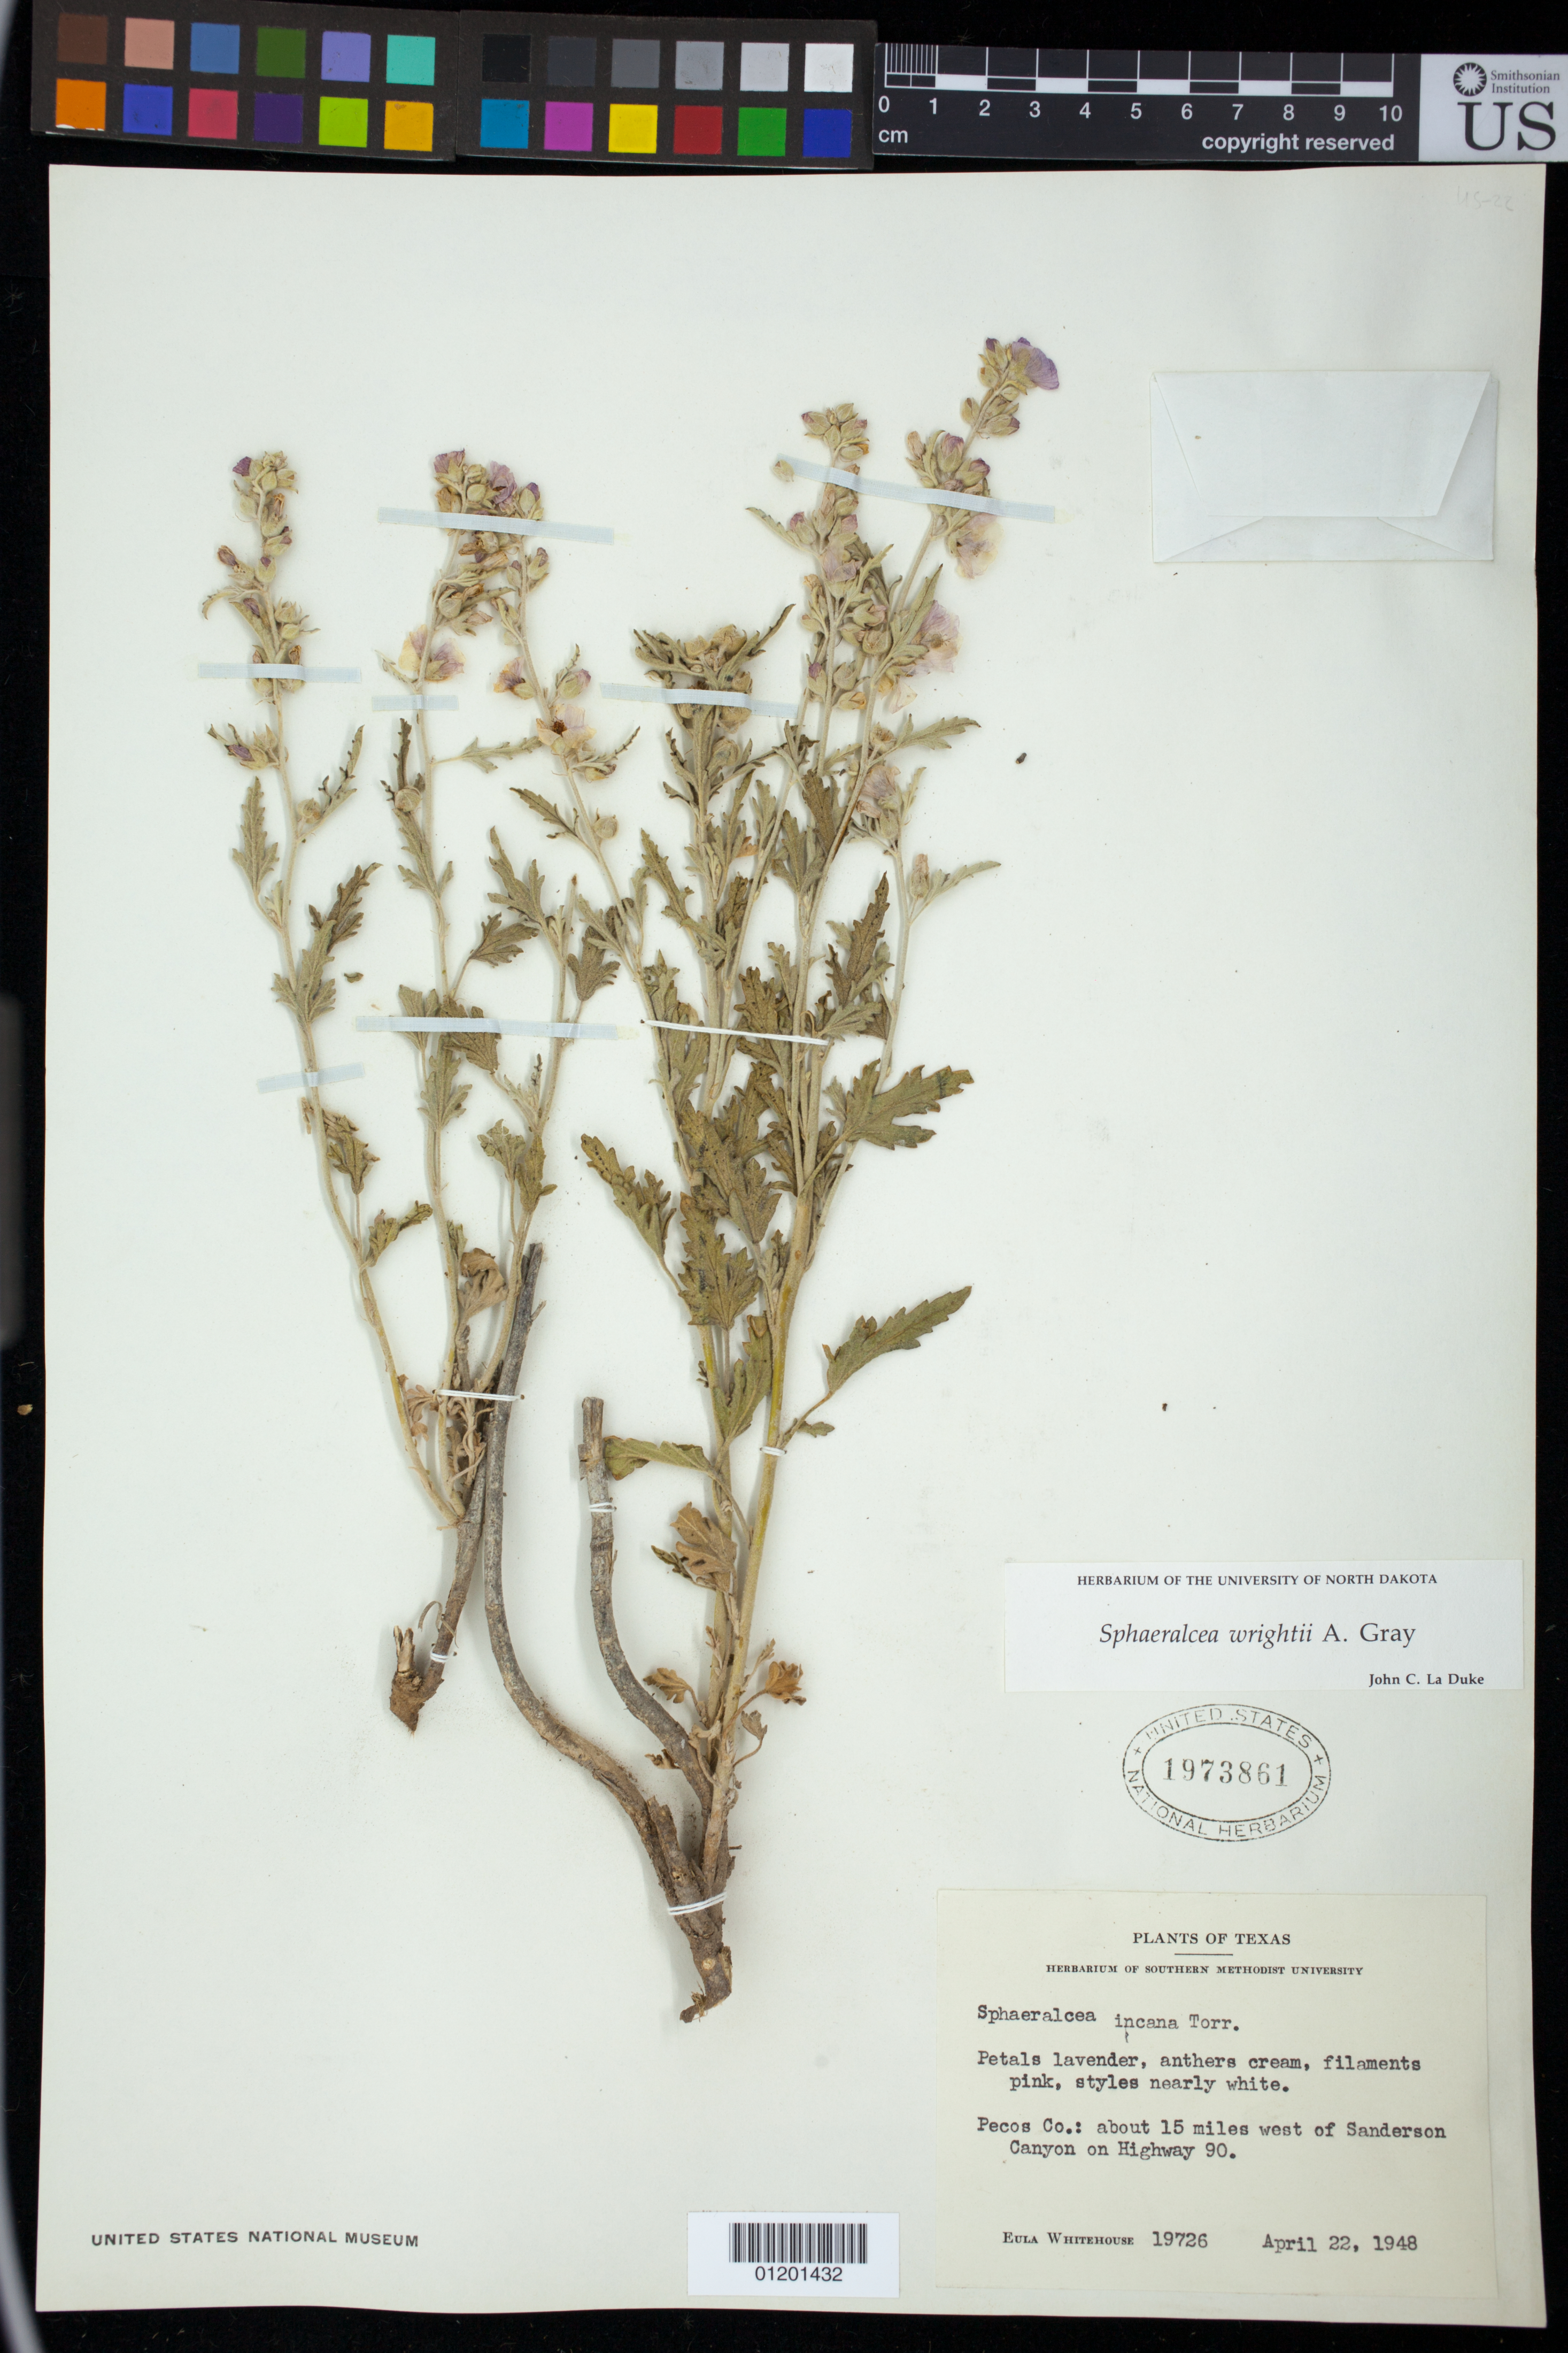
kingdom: Plantae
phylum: Tracheophyta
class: Magnoliopsida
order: Malvales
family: Malvaceae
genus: Sphaeralcea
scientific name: Sphaeralcea wrightii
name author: A. Gray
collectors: E. Whitehouse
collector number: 19726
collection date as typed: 22 Apr 1948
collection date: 1948-04-22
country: United States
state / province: Texas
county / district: Pecos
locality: About 15 mi W of Sanderson Canyon on Hwy 90.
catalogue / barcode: US 1973861